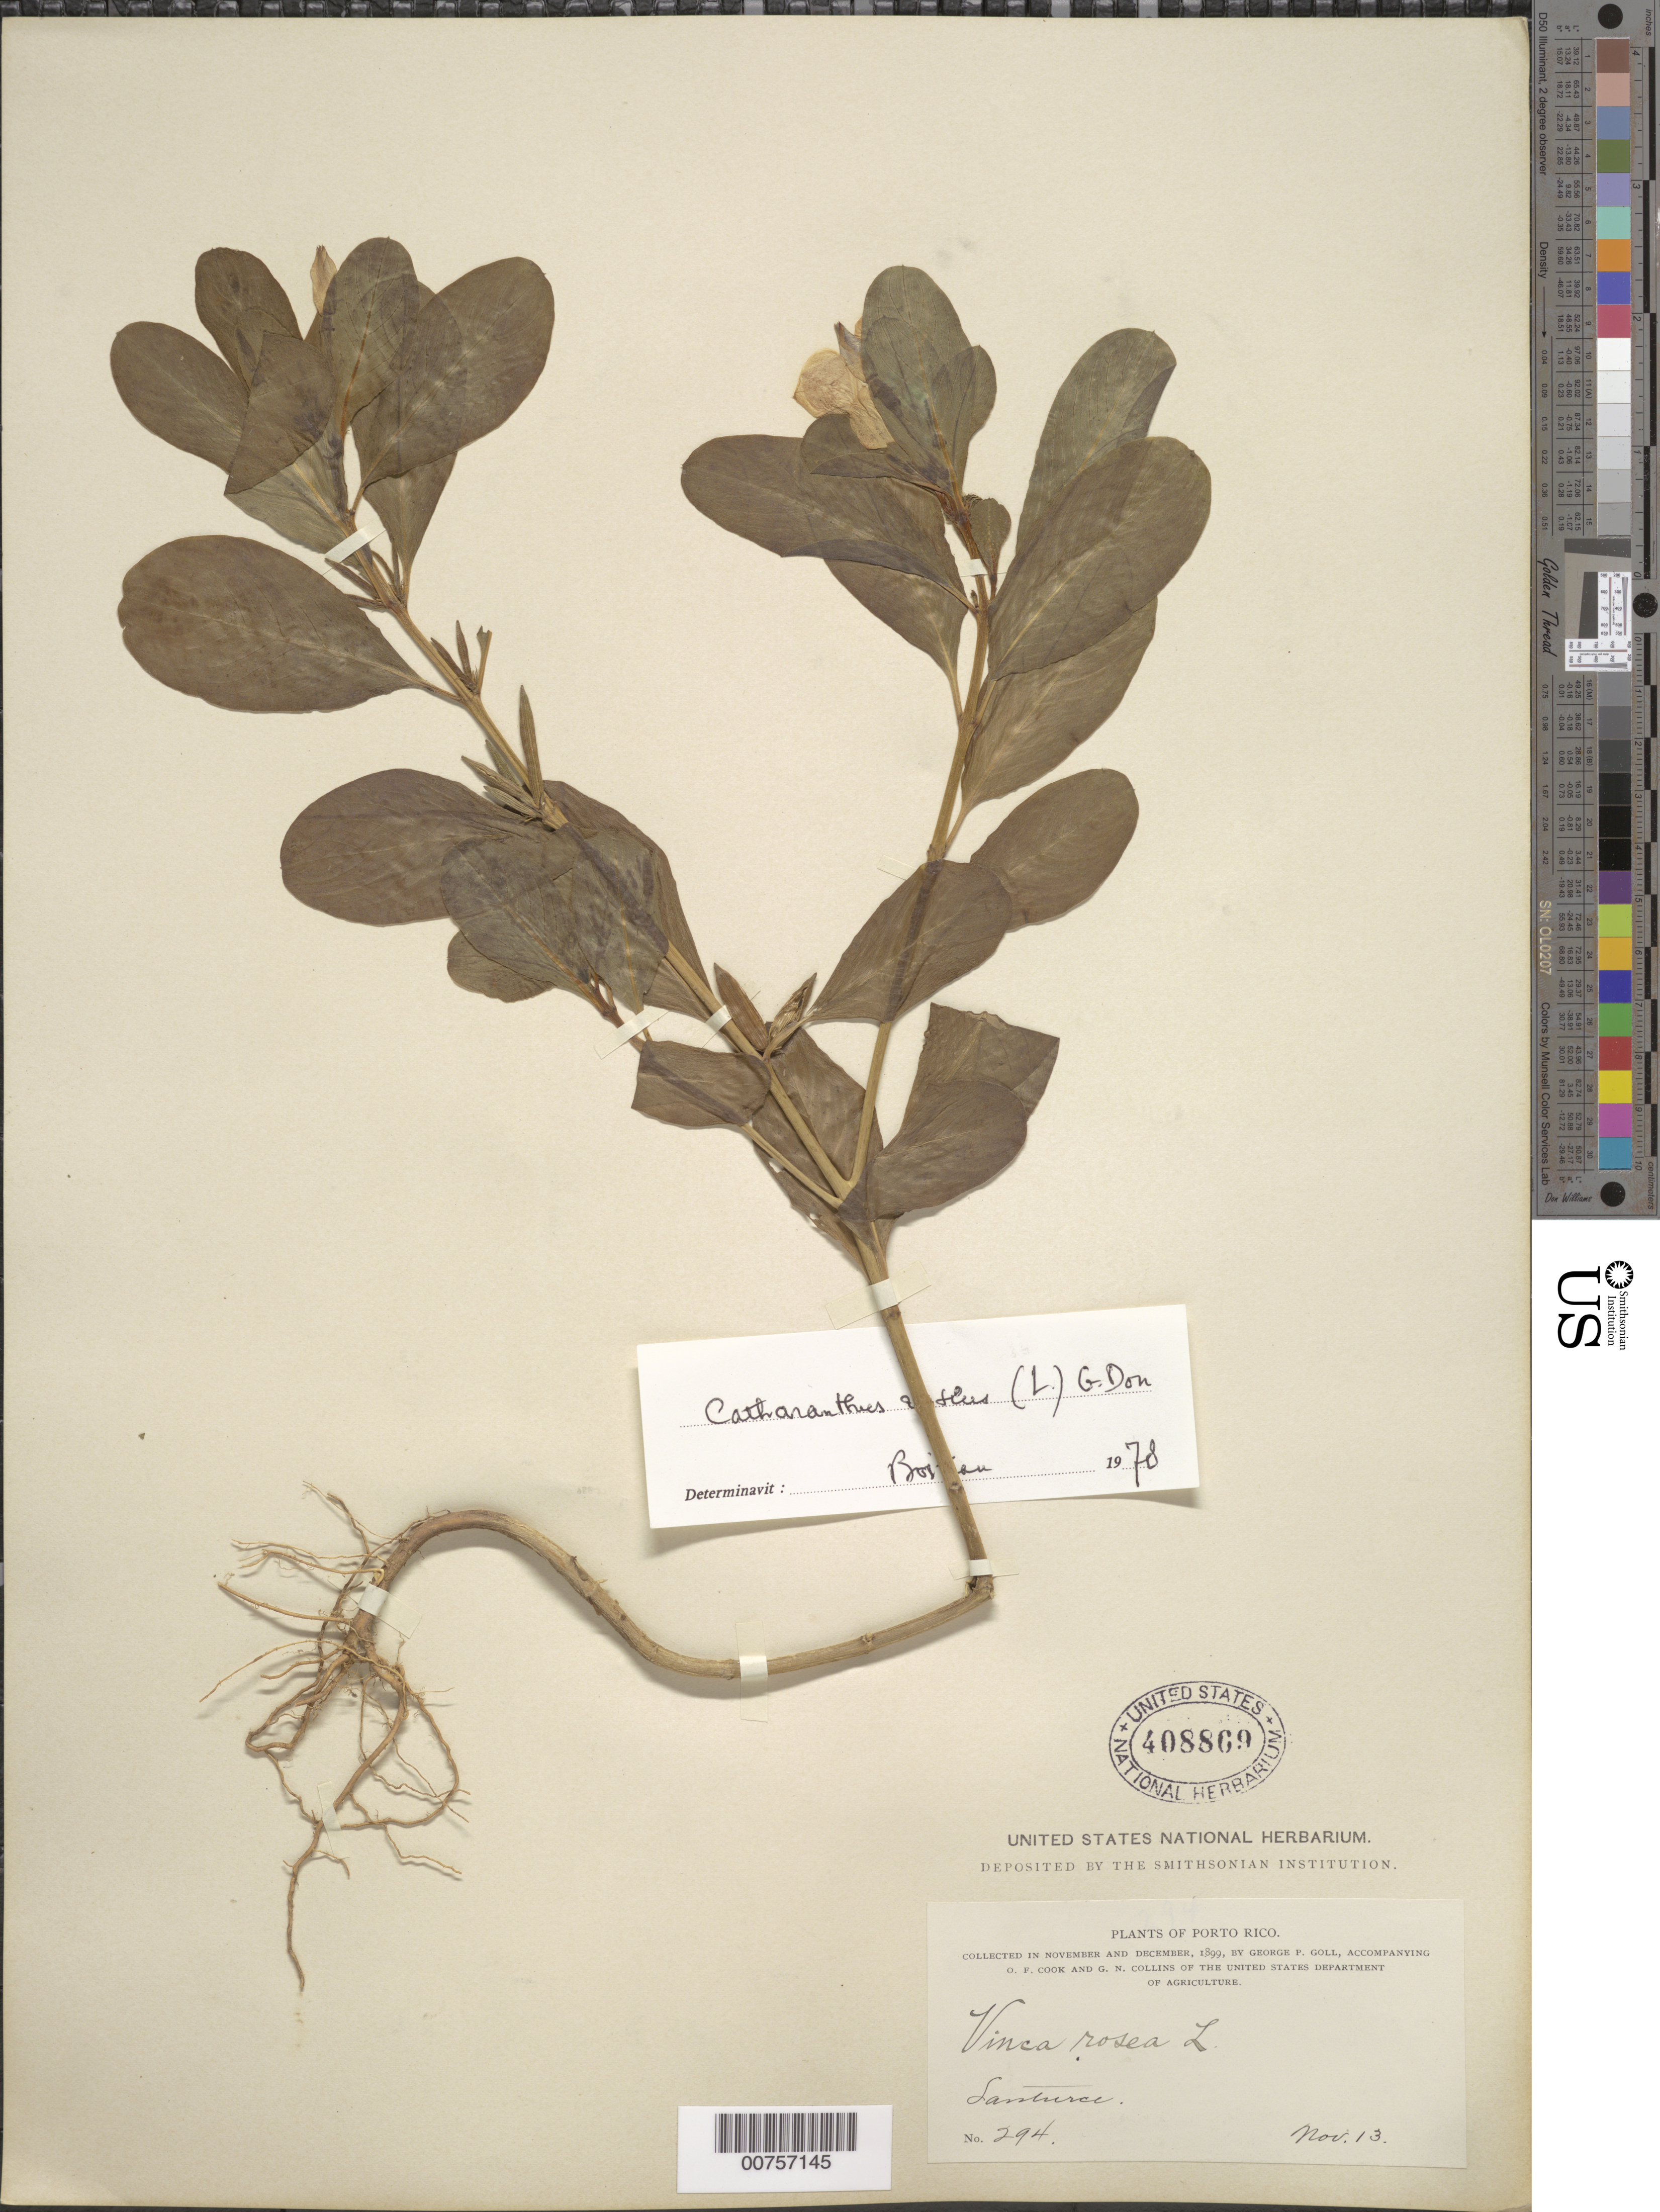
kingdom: Plantae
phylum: Tracheophyta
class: Magnoliopsida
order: Gentianales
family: Apocynaceae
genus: Catharanthus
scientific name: Catharanthus roseus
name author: (L.) G. Don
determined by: Boitreau, --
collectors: G. Goll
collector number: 294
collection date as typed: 13 Nov 1899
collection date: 1899-11-13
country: Puerto Rico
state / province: San Juan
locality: Santurce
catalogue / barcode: US 408869